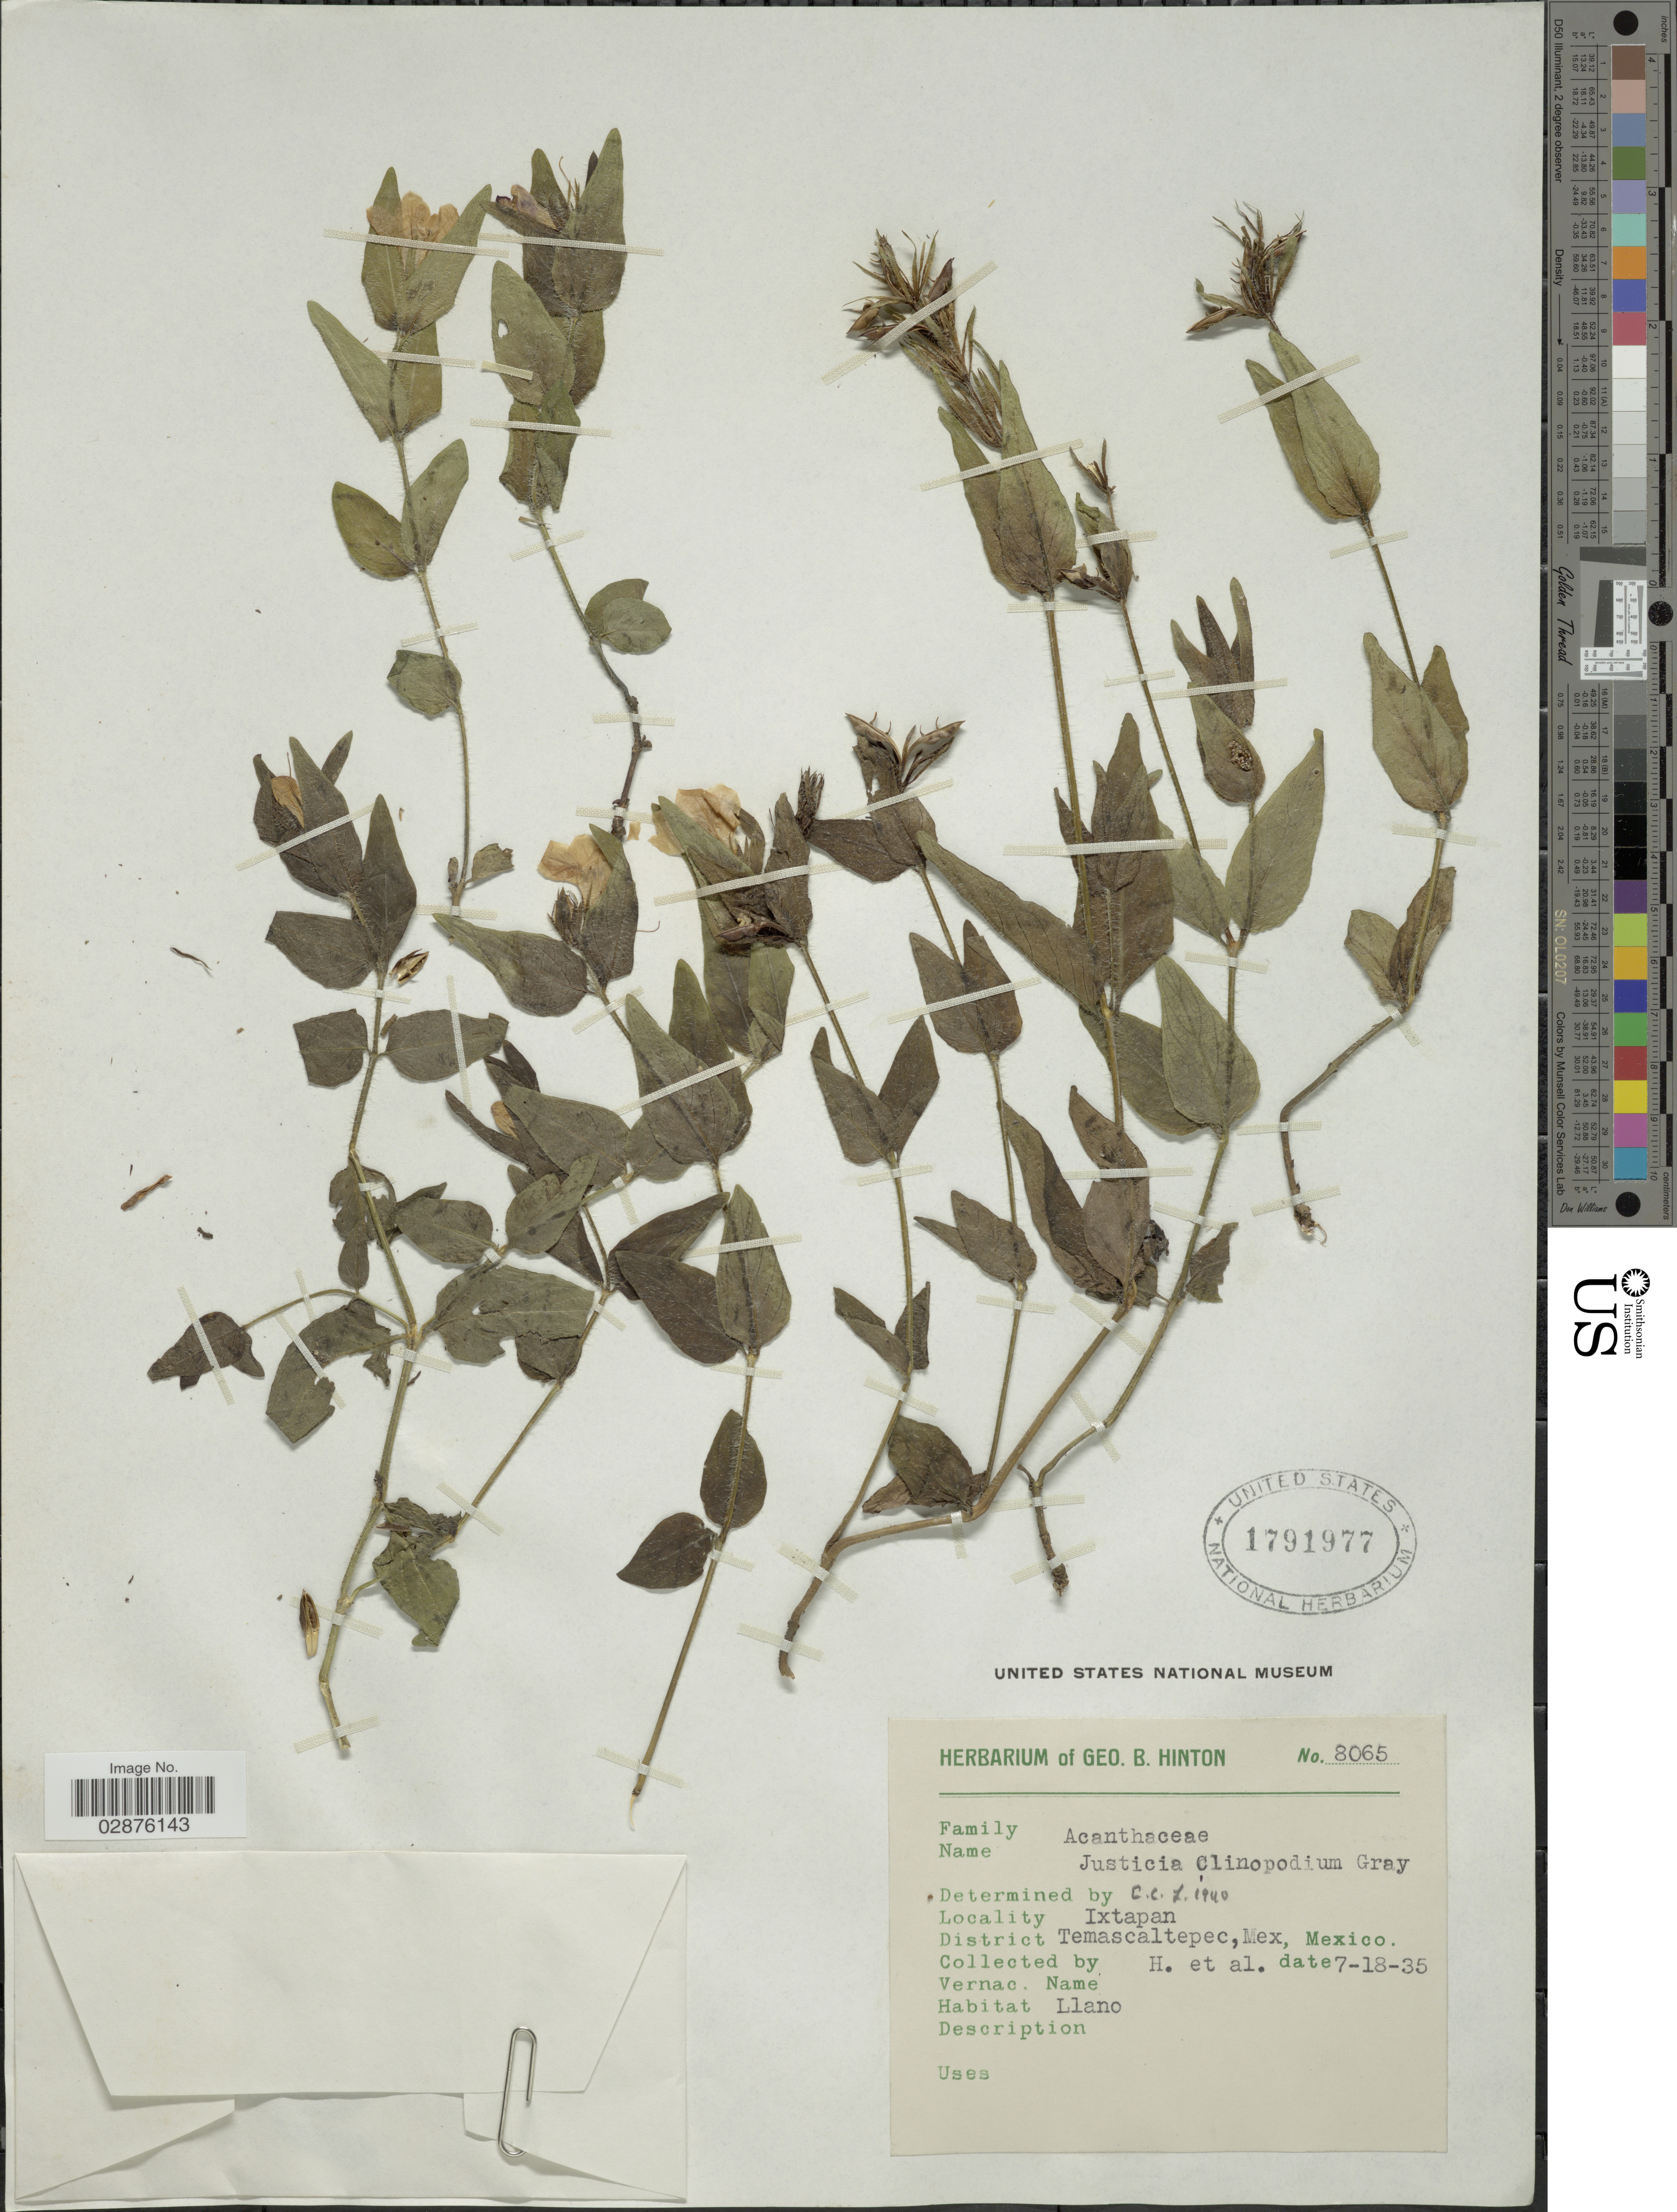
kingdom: Plantae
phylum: Tracheophyta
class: Magnoliopsida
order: Lamiales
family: Acanthaceae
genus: Justicia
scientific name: Justicia clinopodium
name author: A. Gray ex Greenm.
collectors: G. B. Hinton & et al.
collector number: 8065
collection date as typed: Transcribed d/m/y: 18/7/35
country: Mexico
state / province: México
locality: Ixtapan, District Temascaltepec, Mex., México.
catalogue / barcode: US 1791977